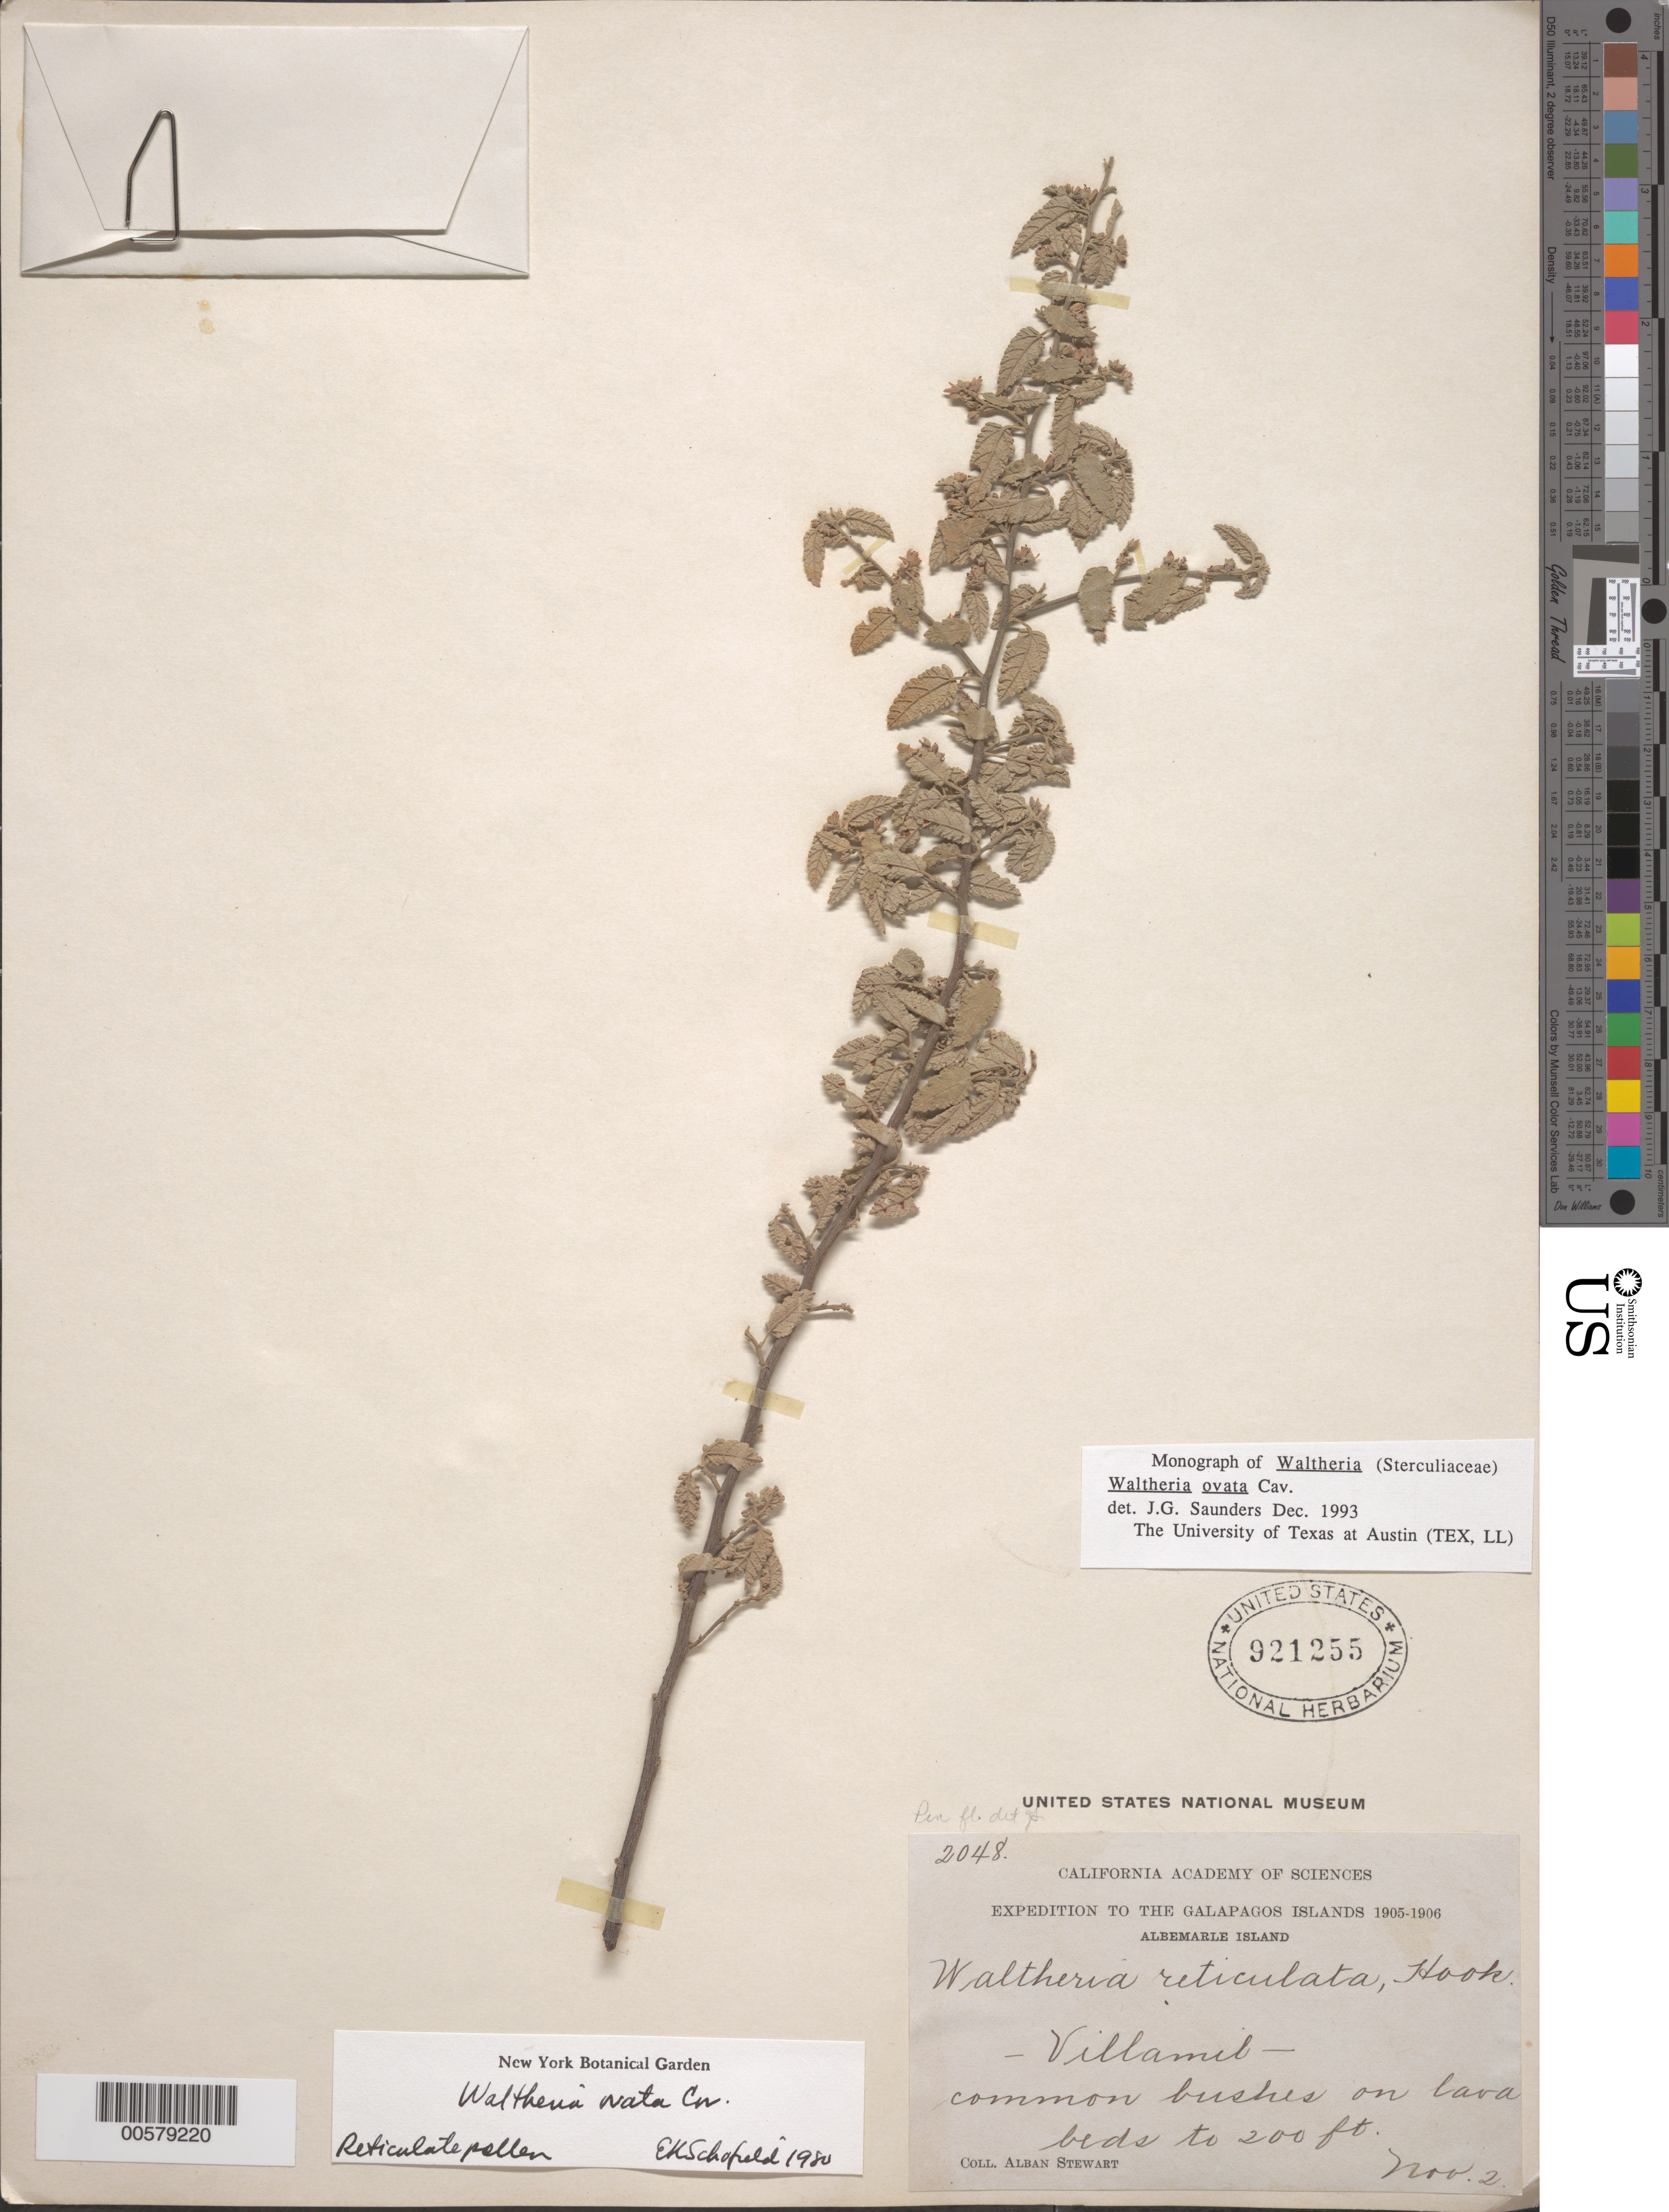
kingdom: Plantae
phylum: Tracheophyta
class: Magnoliopsida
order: Malvales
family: Malvaceae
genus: Waltheria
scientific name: Waltheria ovata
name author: Cav.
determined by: Saunders, J. G.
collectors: A. Stewart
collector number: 2048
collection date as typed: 02 Nov 1905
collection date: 1905-11-02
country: Ecuador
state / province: Colón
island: Isabela [Albemarle]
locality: Villamil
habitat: Common bushes on lava beds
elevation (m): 60.96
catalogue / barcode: US 921255